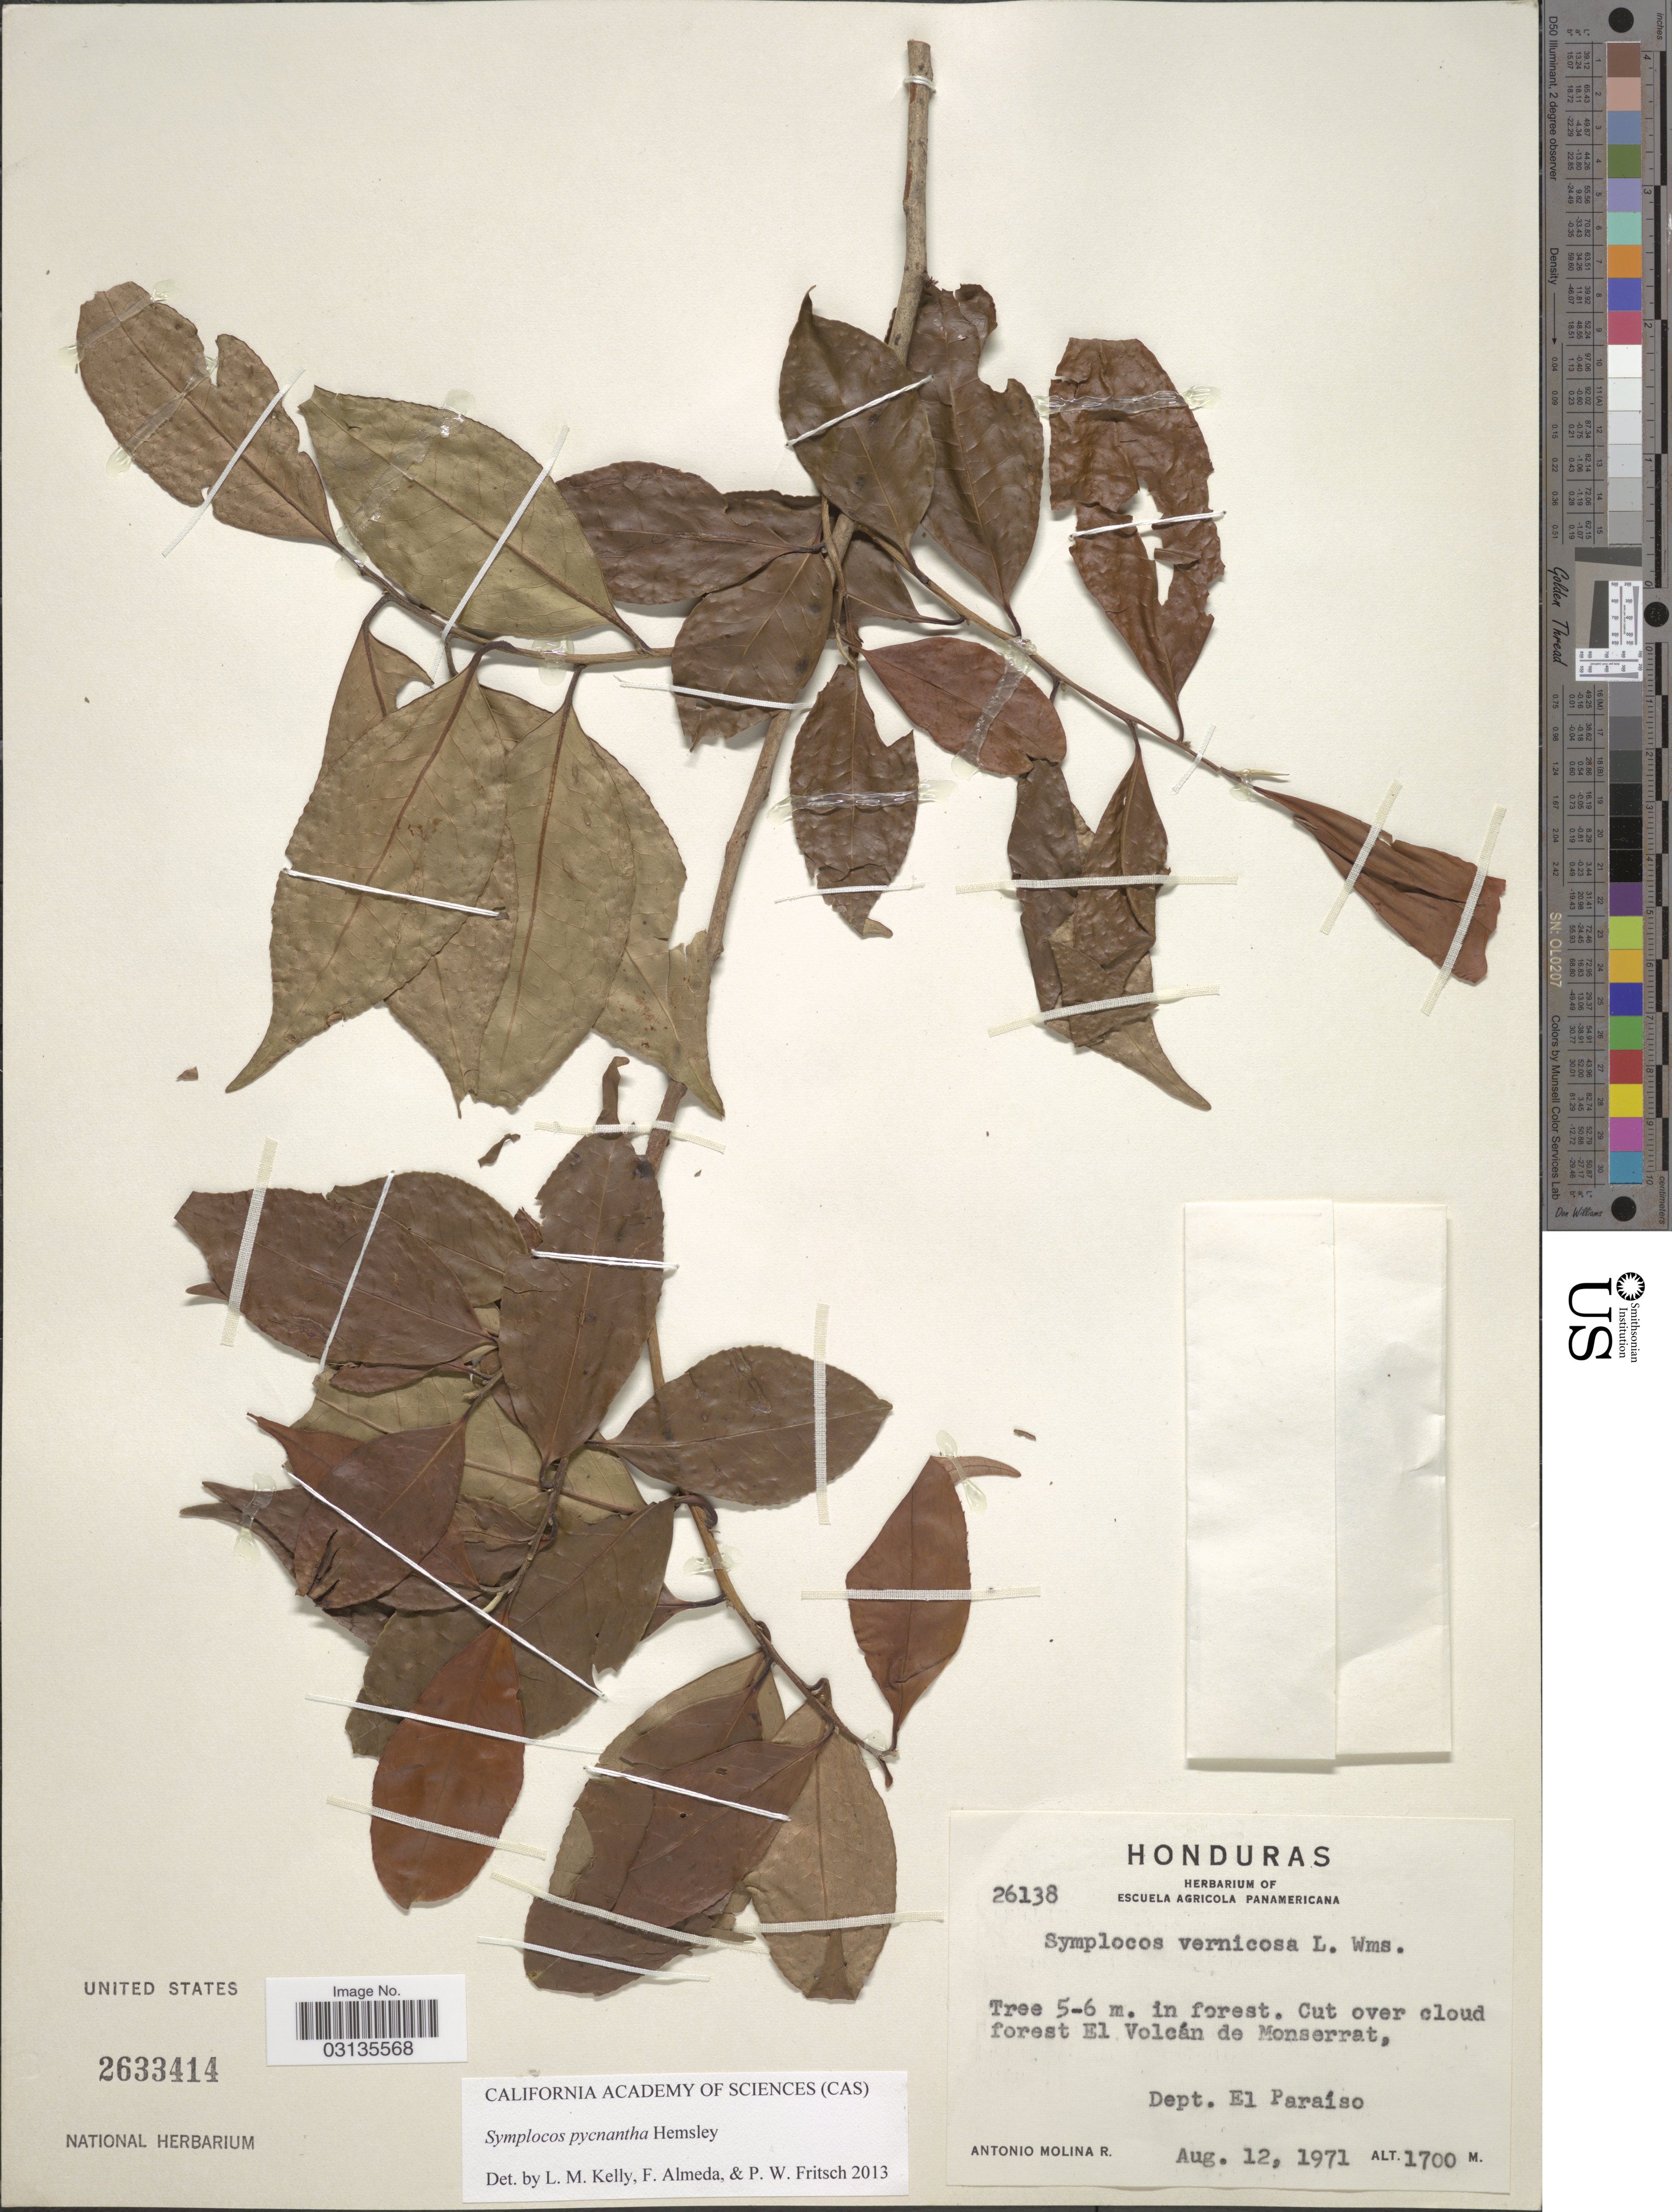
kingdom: Plantae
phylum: Tracheophyta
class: Magnoliopsida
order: Ericales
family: Symplocaceae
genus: Symplocos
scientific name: Symplocos pycnantha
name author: Hemsl.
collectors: A. Molina R.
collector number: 26138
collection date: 1971-08-12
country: Honduras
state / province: El Paraíso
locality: El Volcán de Monserrat, Dept. El Paraíso.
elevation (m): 1700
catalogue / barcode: US 2633414